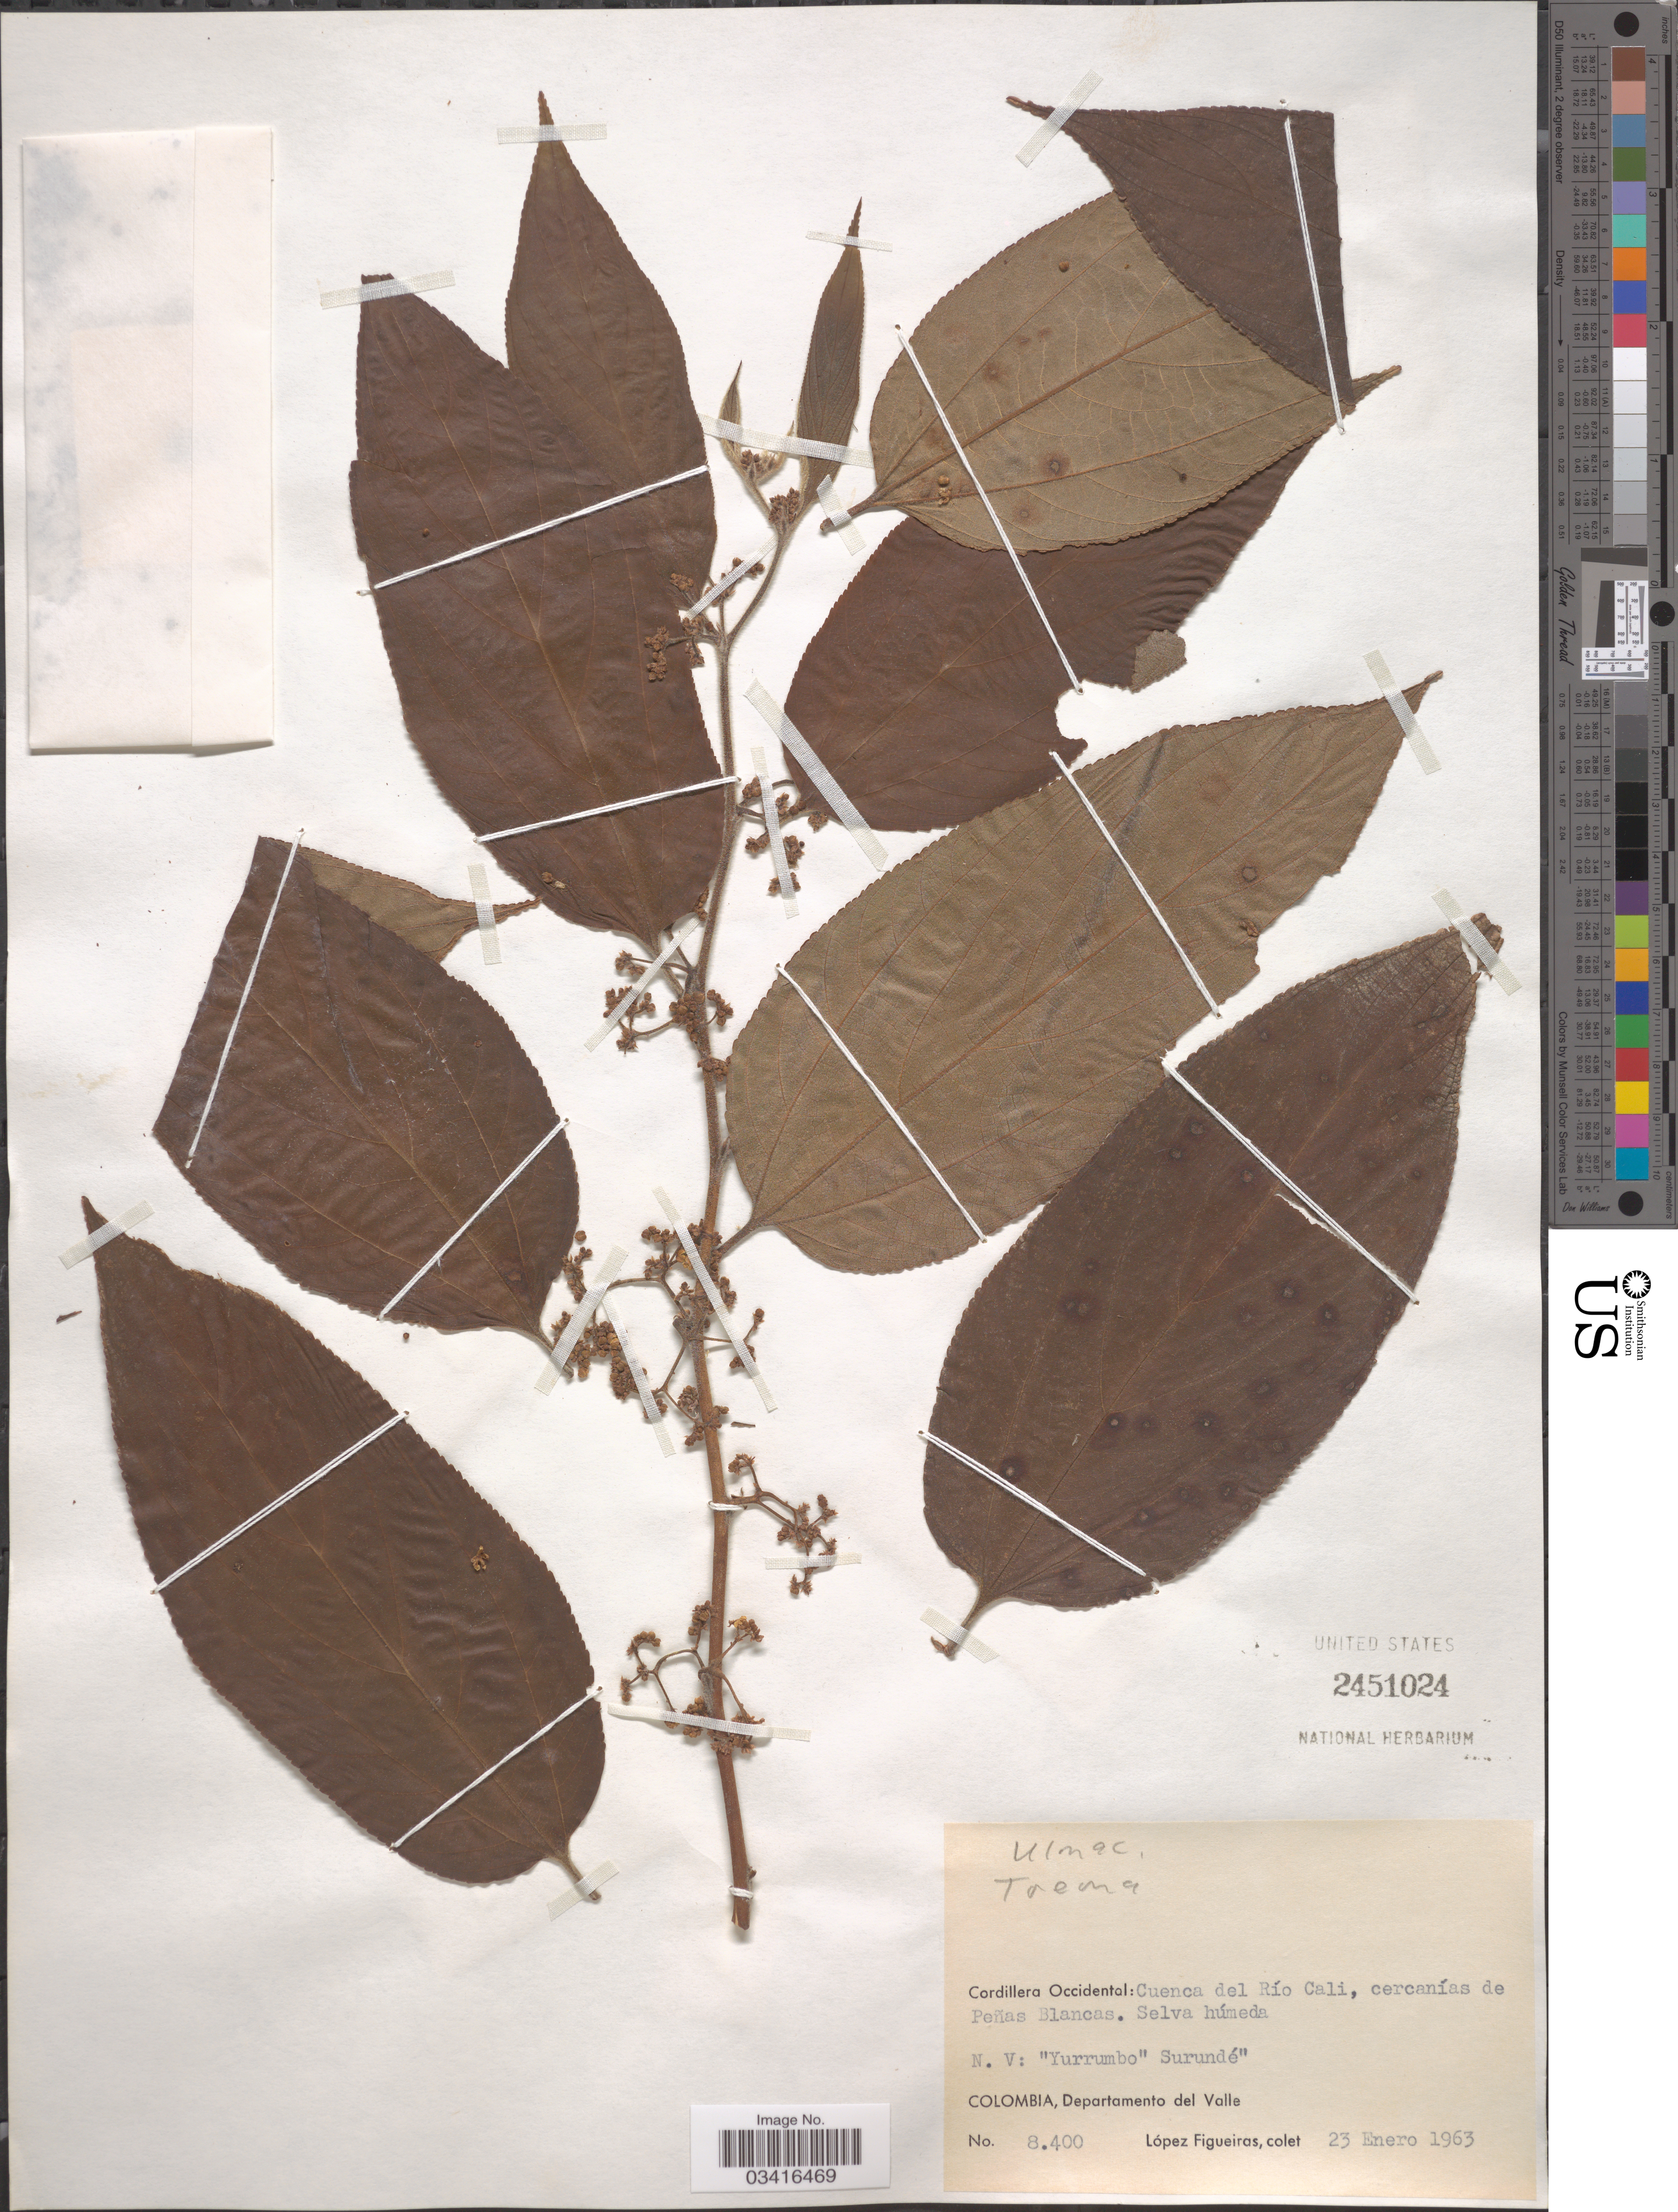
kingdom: Plantae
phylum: Tracheophyta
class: Magnoliopsida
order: Rosales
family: Cannabaceae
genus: Trema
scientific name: Trema sp.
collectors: M. López Figueiras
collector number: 8400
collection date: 1963-01-23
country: Colombia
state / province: Valle del Cauca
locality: Cordillera Occidental: Cuenca del Río Cali, cercanías de Peñas Blancas. Selva húmeda. N. V: "Yurrumbo" Surundé. Departamento del Valle.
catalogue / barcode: US 2451024